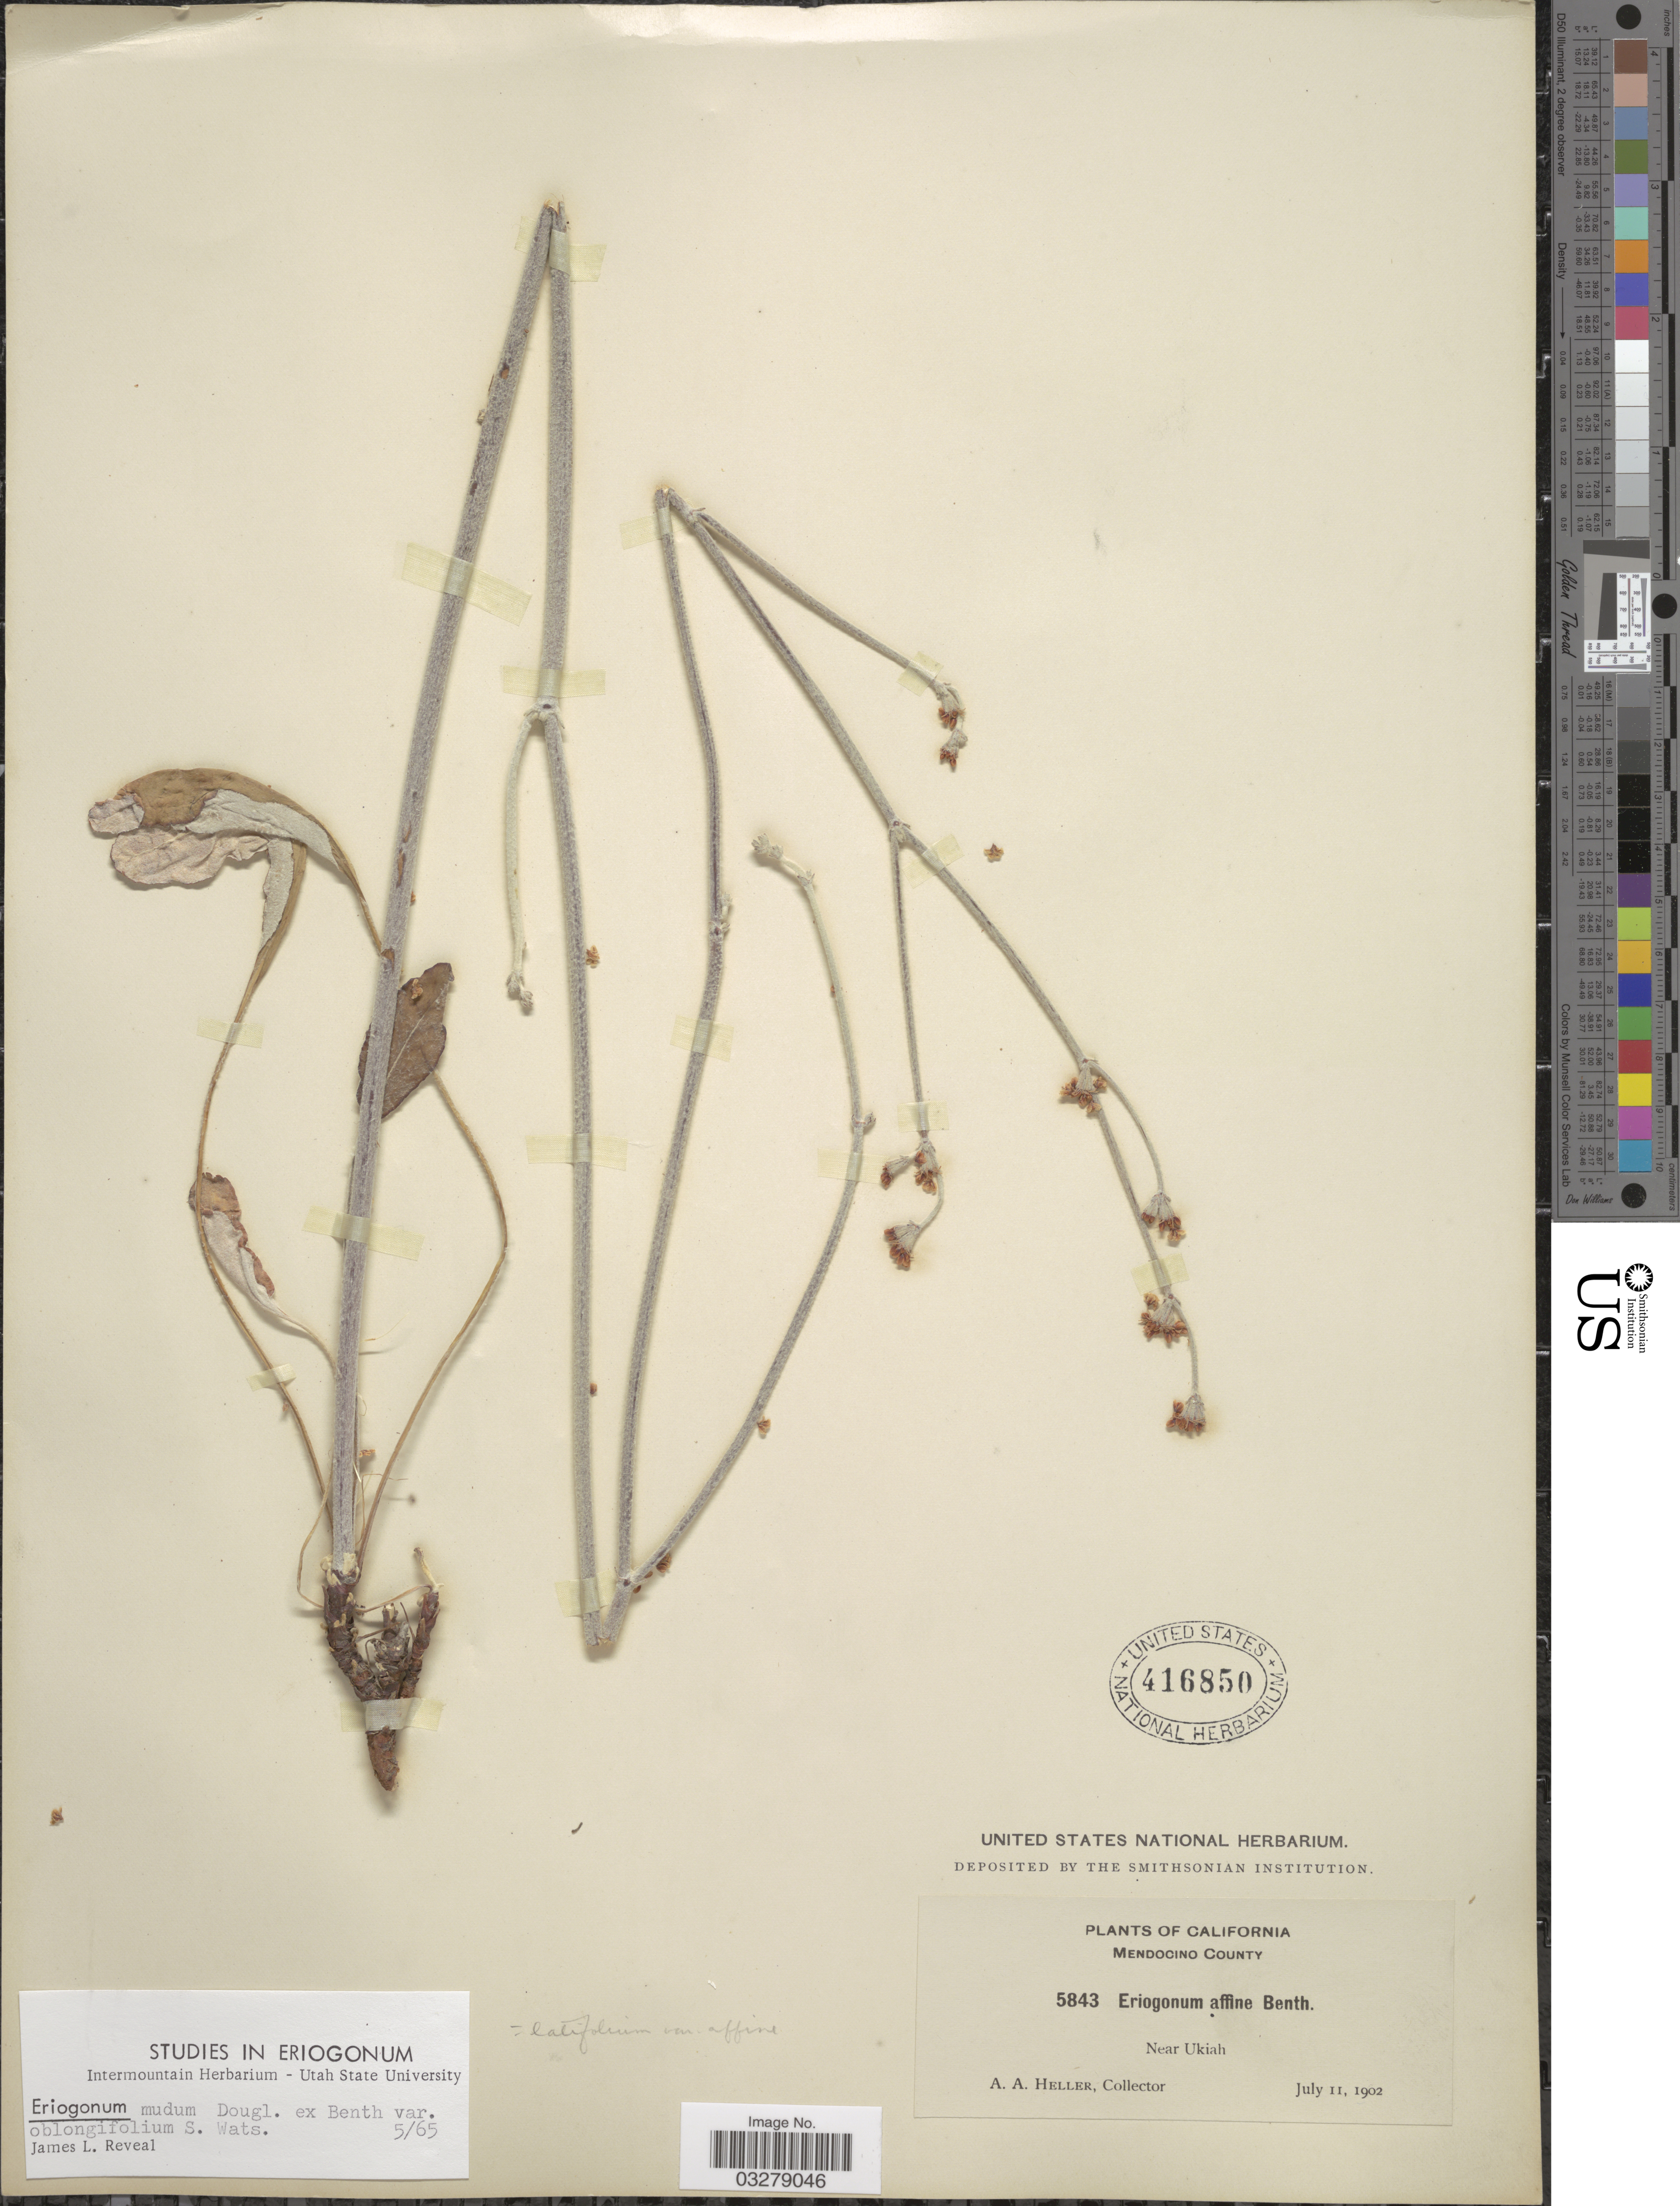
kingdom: Plantae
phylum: Tracheophyta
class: Magnoliopsida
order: Caryophyllales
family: Polygonaceae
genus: Eriogonum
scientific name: Eriogonum nudum var. oblongifolium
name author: Douglas ex Benth.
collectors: A. A. Heller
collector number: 5843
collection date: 1902-07-11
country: United States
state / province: California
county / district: Mendocino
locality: Mendocino County, Near Ukiah.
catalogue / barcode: US 416850